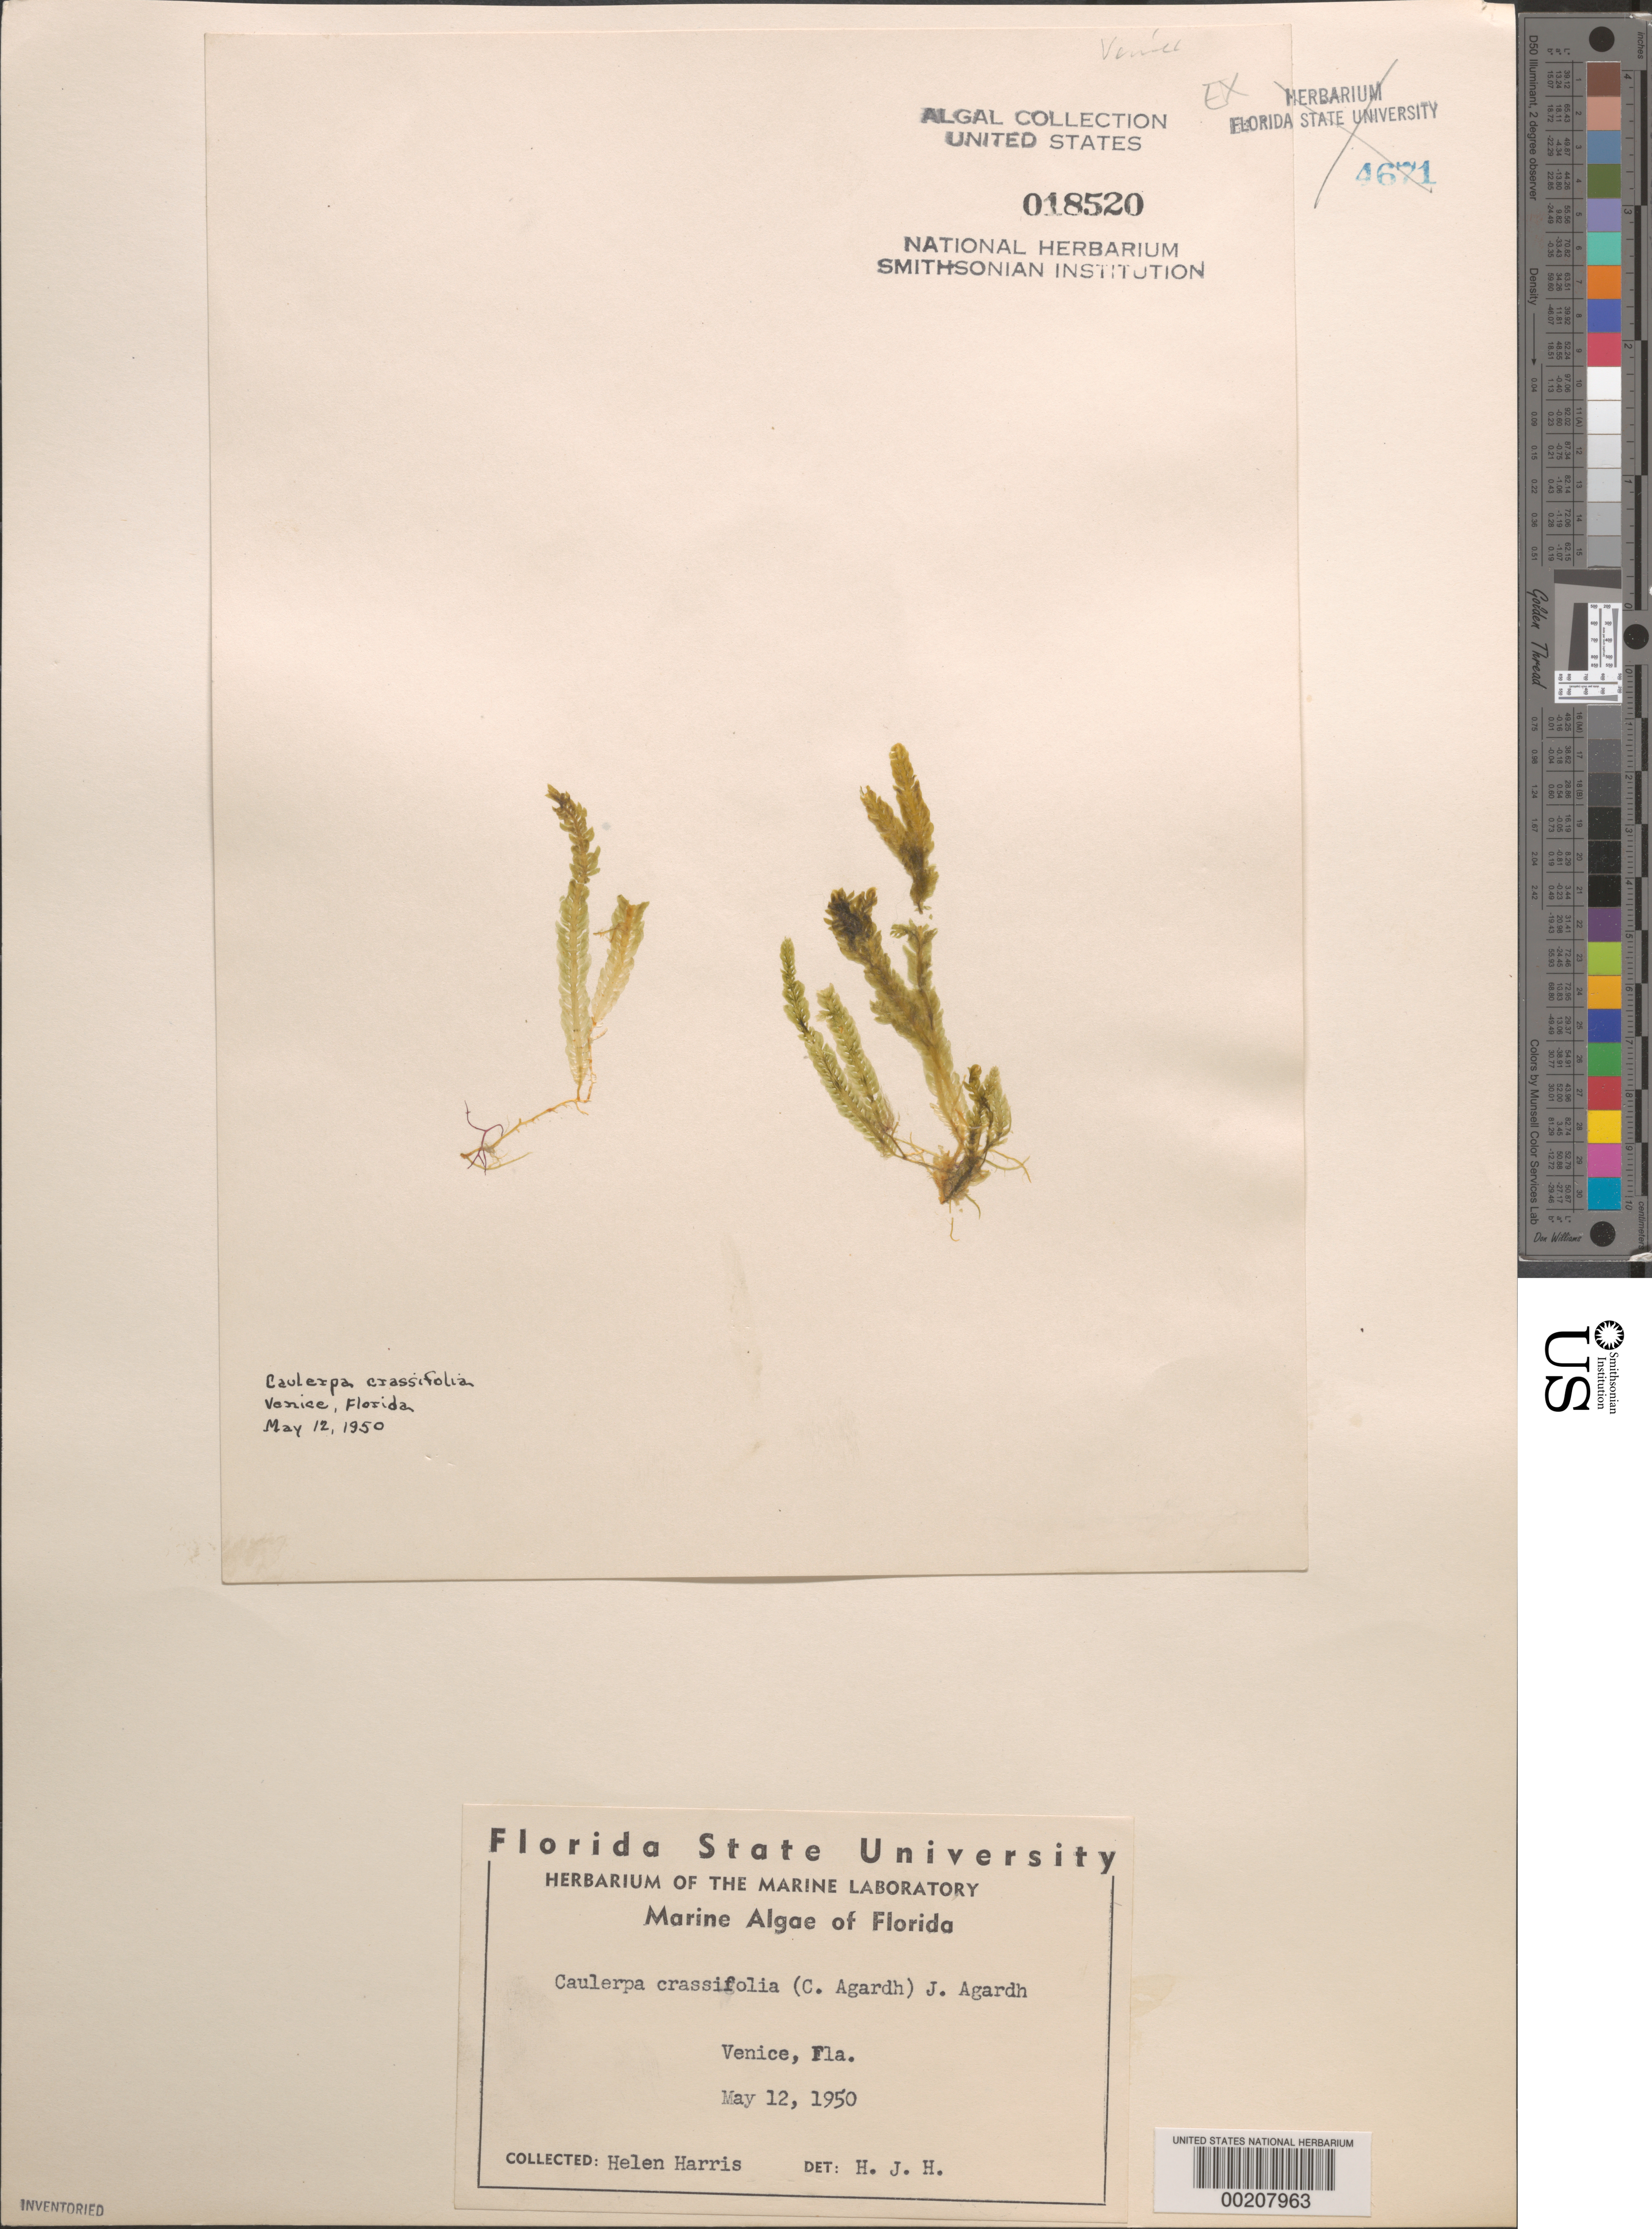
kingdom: Plantae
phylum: Chlorophyta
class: Ulvophyceae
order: Cladophorales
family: Cladophoraceae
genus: Cladophora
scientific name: Cladophora glomerata var. crassior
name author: (C. Agardh) C. Hoek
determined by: Algae name updating Project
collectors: H. H. Harris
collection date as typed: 12 May 1950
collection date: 1950-05-12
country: United States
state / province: Florida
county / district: Sarasota County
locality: Venice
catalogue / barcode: US 18520